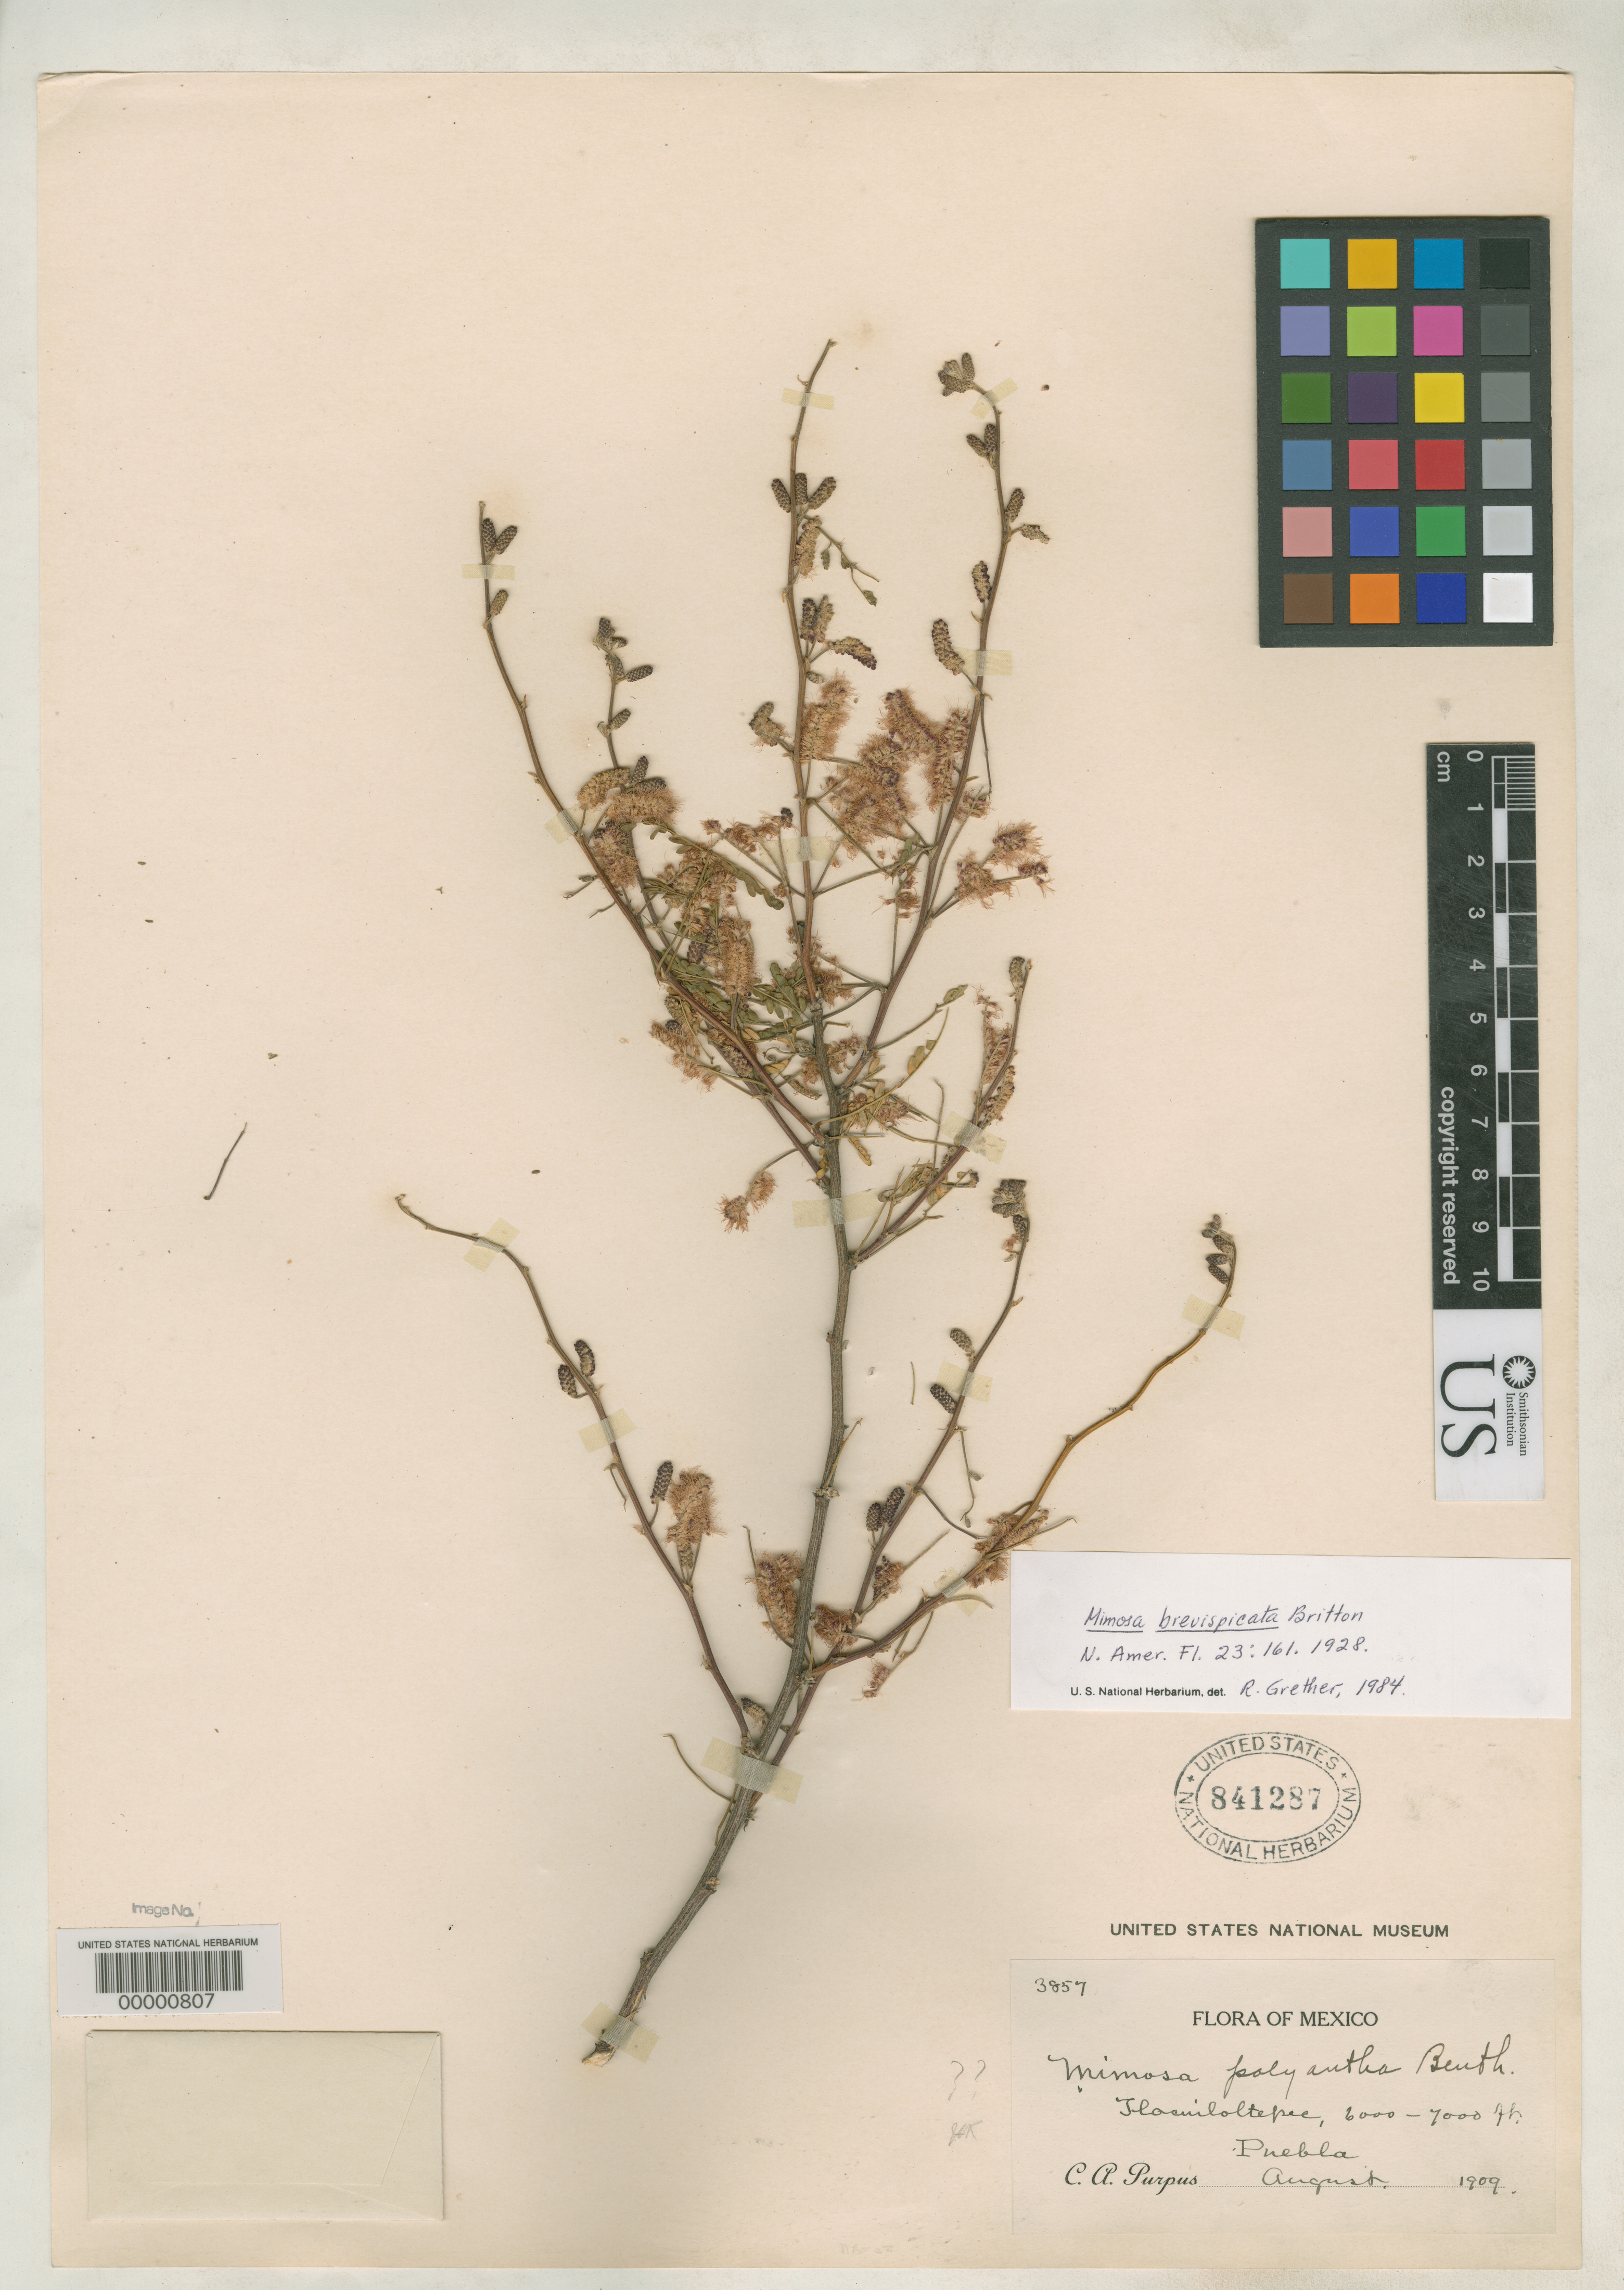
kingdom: Plantae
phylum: Tracheophyta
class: Magnoliopsida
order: Fabales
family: Fabaceae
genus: Mimosa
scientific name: Mimosa brevispicata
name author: Britton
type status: Holotype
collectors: C. A. Purpus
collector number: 3857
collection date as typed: Aug 1909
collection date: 1909-08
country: Mexico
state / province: Puebla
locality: Tlacuiloltepec.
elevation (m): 1829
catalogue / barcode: US 841287